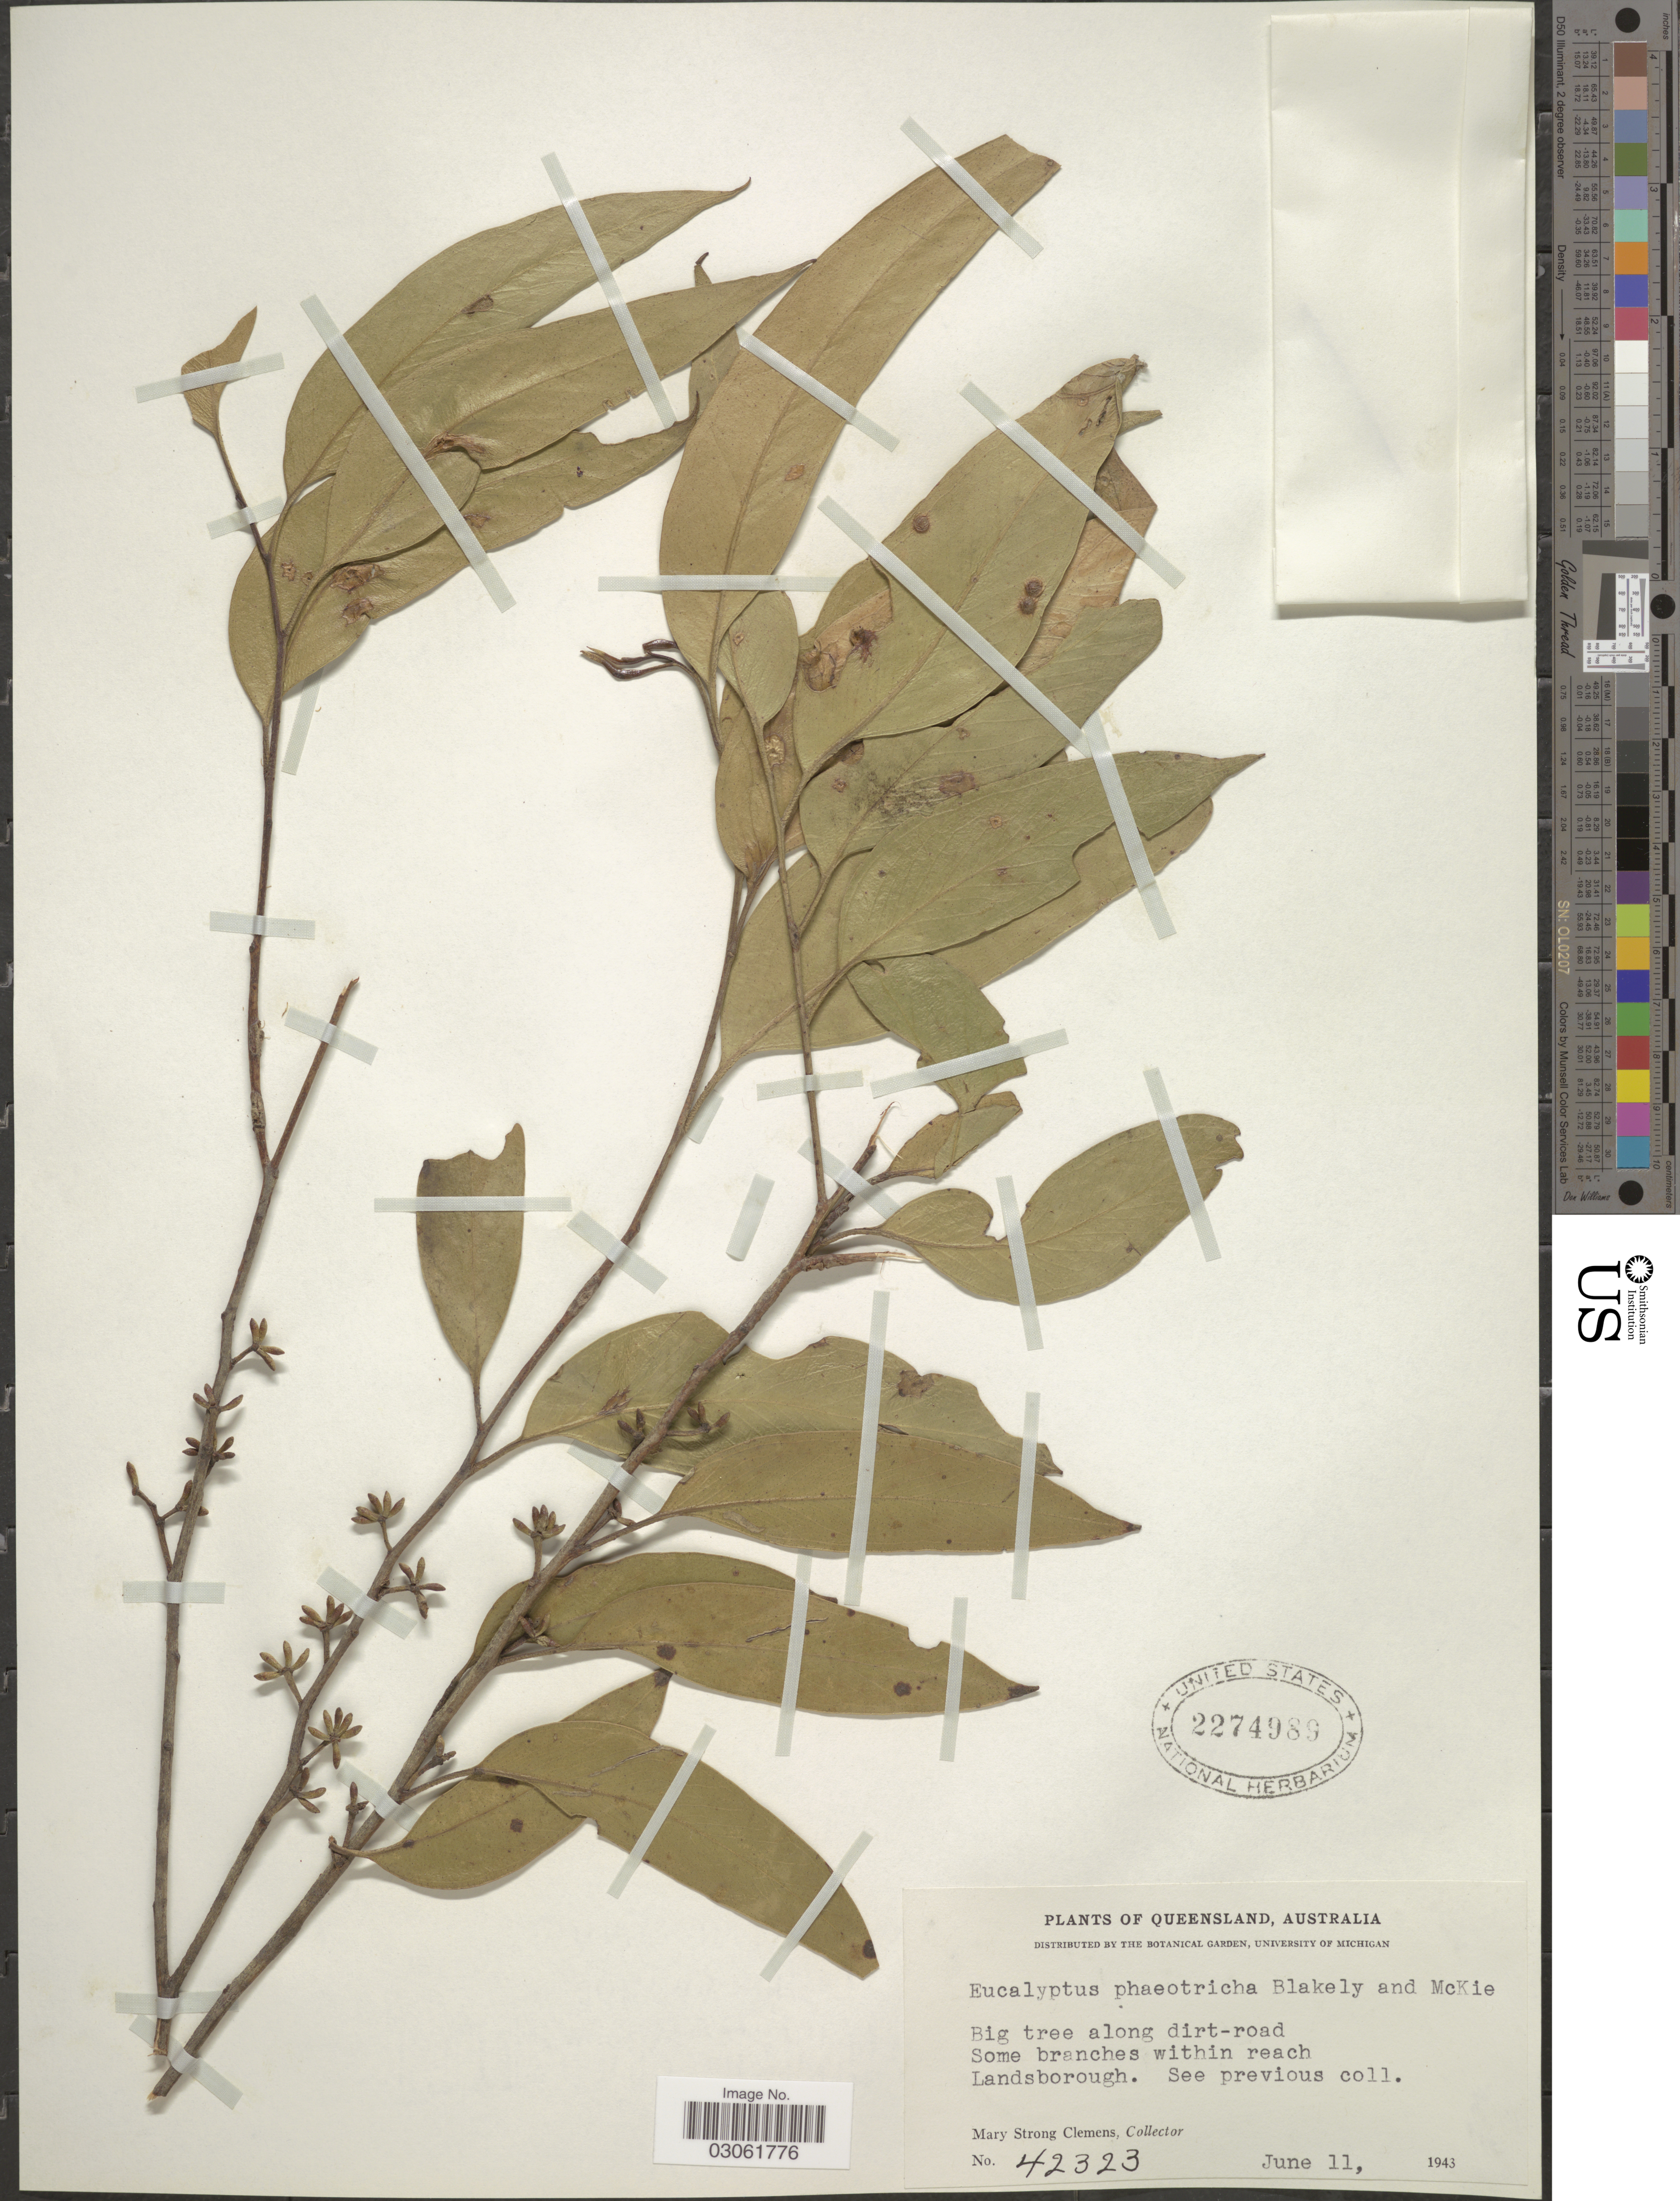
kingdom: Plantae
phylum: Tracheophyta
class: Magnoliopsida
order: Myrtales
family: Myrtaceae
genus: Eucalyptus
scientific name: Eucalyptus phaeotricha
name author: Blakely & McKie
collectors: M. S. Clemens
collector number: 42323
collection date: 1943-06-11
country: Australia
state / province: Queensland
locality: Landborough.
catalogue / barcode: US 2274989